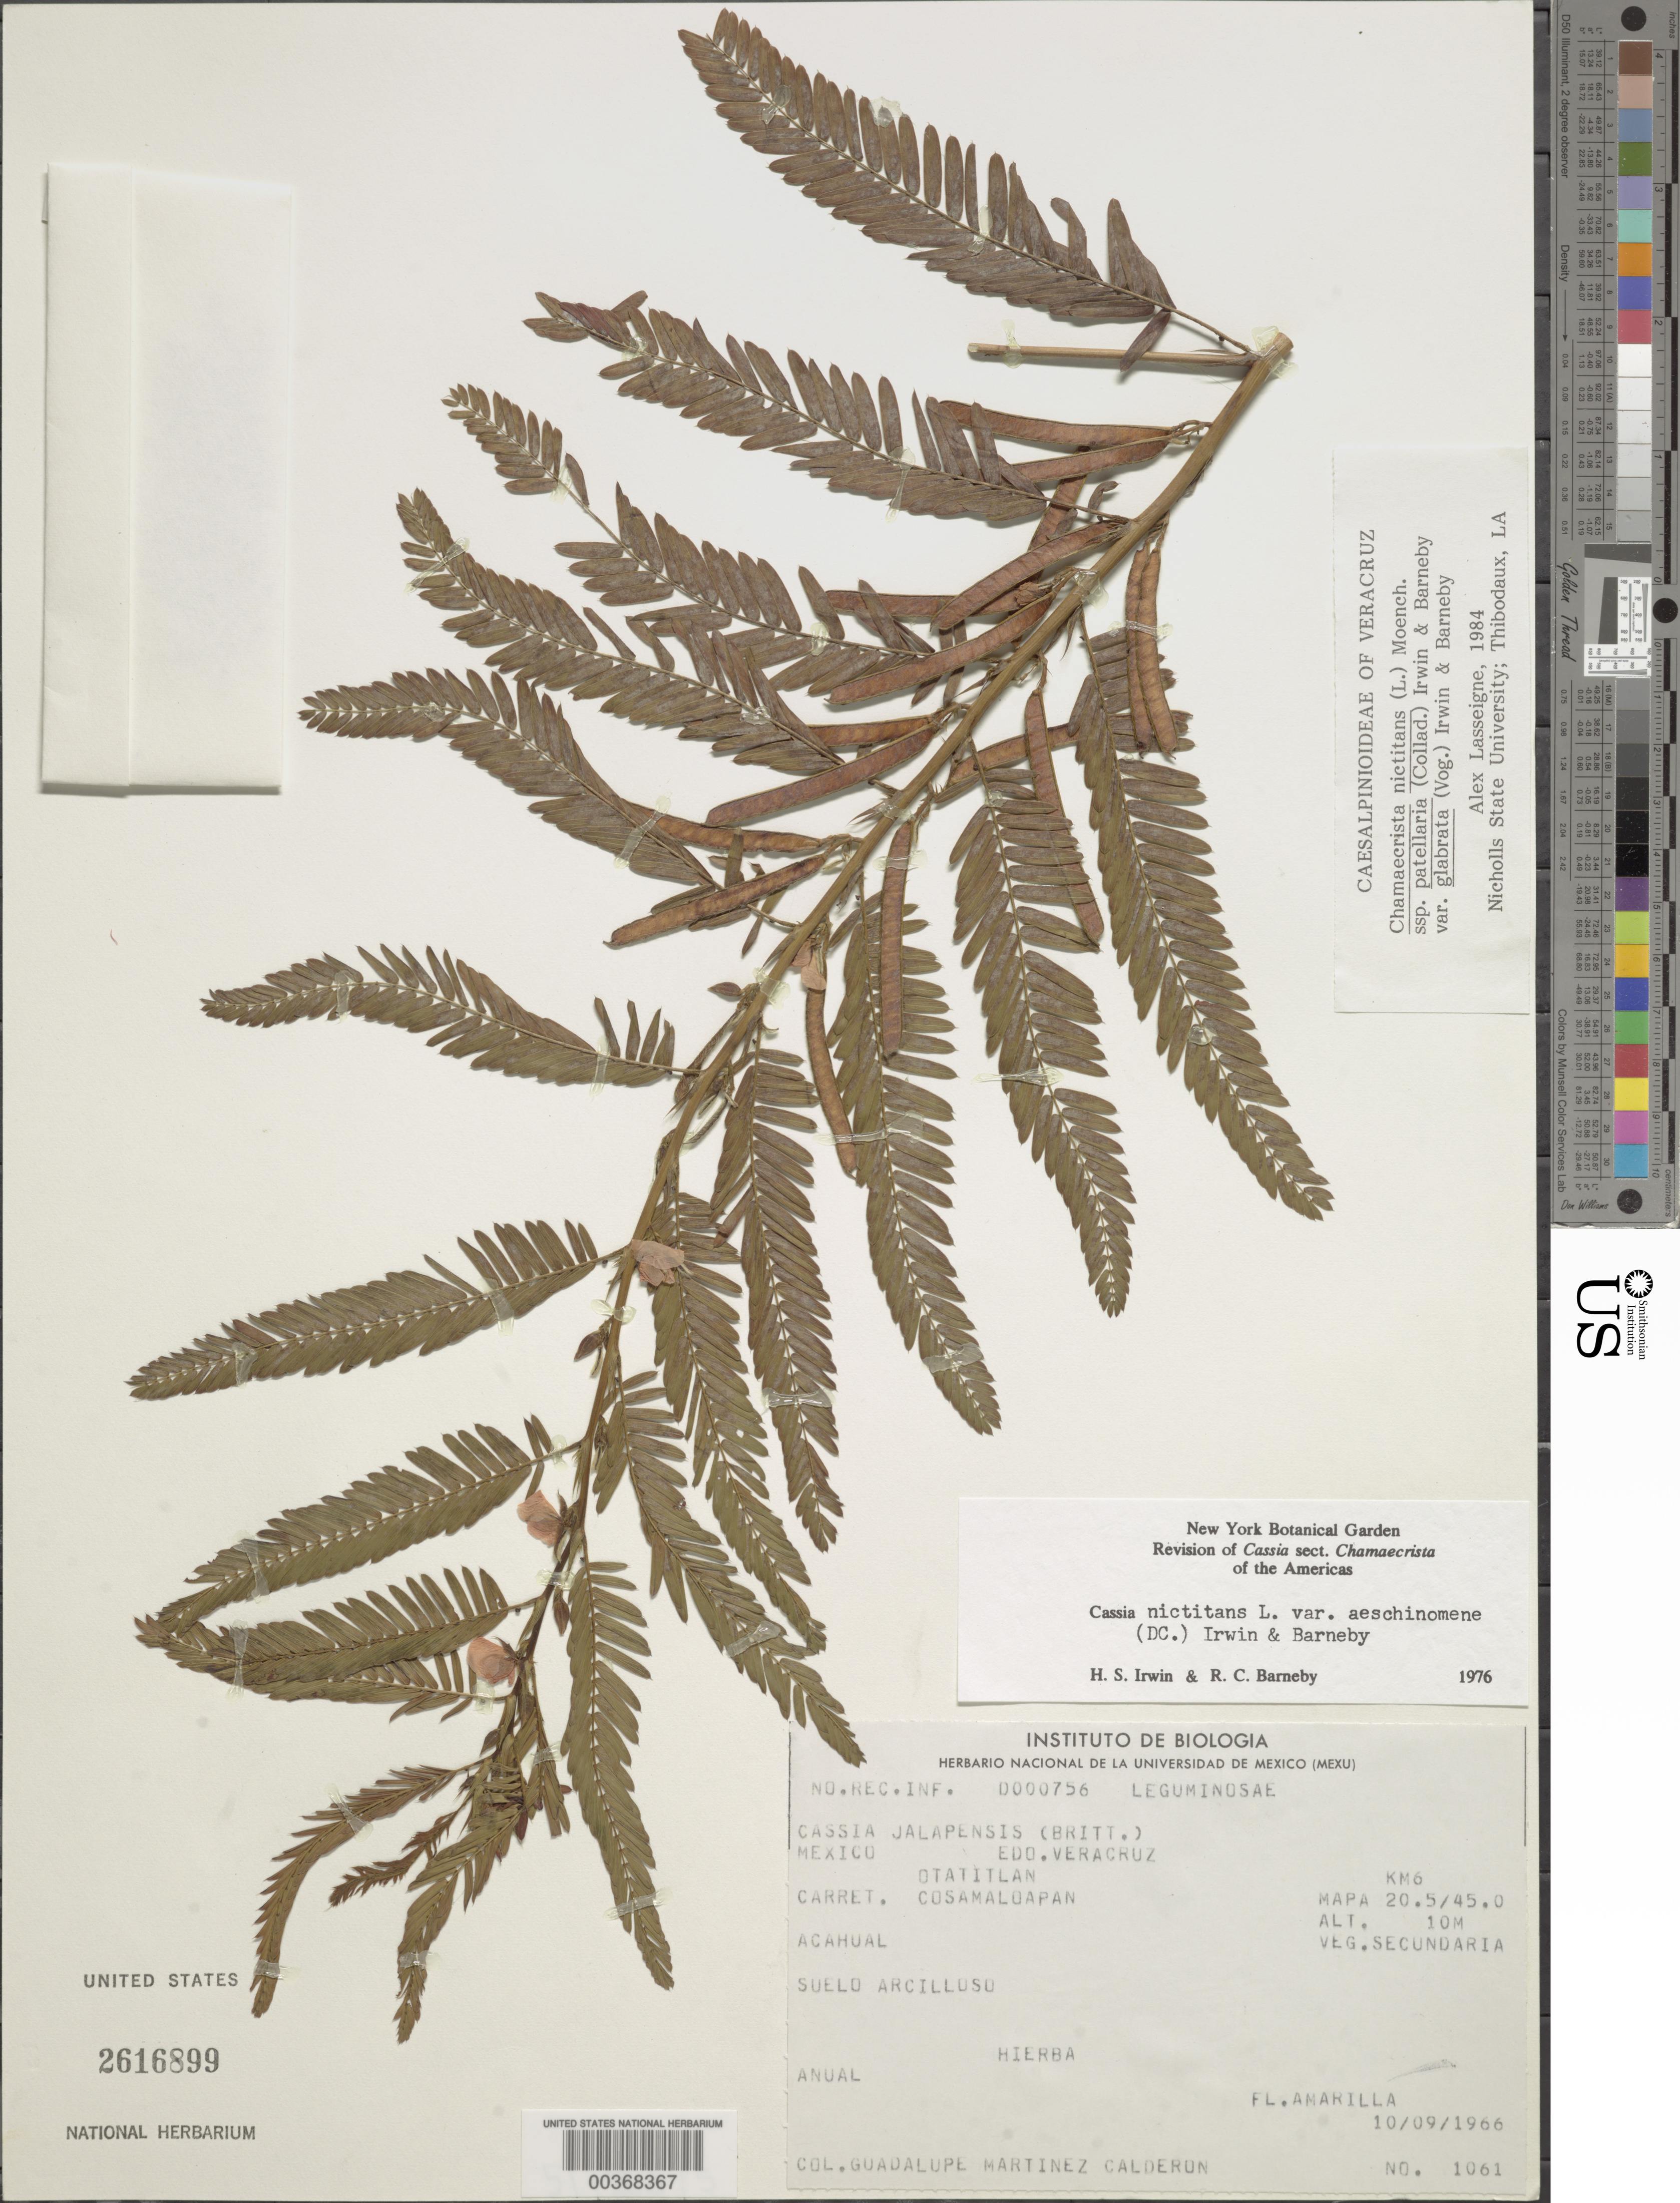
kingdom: Plantae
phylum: Tracheophyta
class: Magnoliopsida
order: Fabales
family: Fabaceae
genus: Chamaecrista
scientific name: Chamaecrista nictitans var. glabrata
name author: (Vogel) H.S. Irwin & Barneby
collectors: G. Martínez Calderón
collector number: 1061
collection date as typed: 10 Sep 1966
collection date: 1966-09-10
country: Mexico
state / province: Veracruz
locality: Otatitlan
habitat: Suelo arcilloso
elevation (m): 10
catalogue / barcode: US 2616899